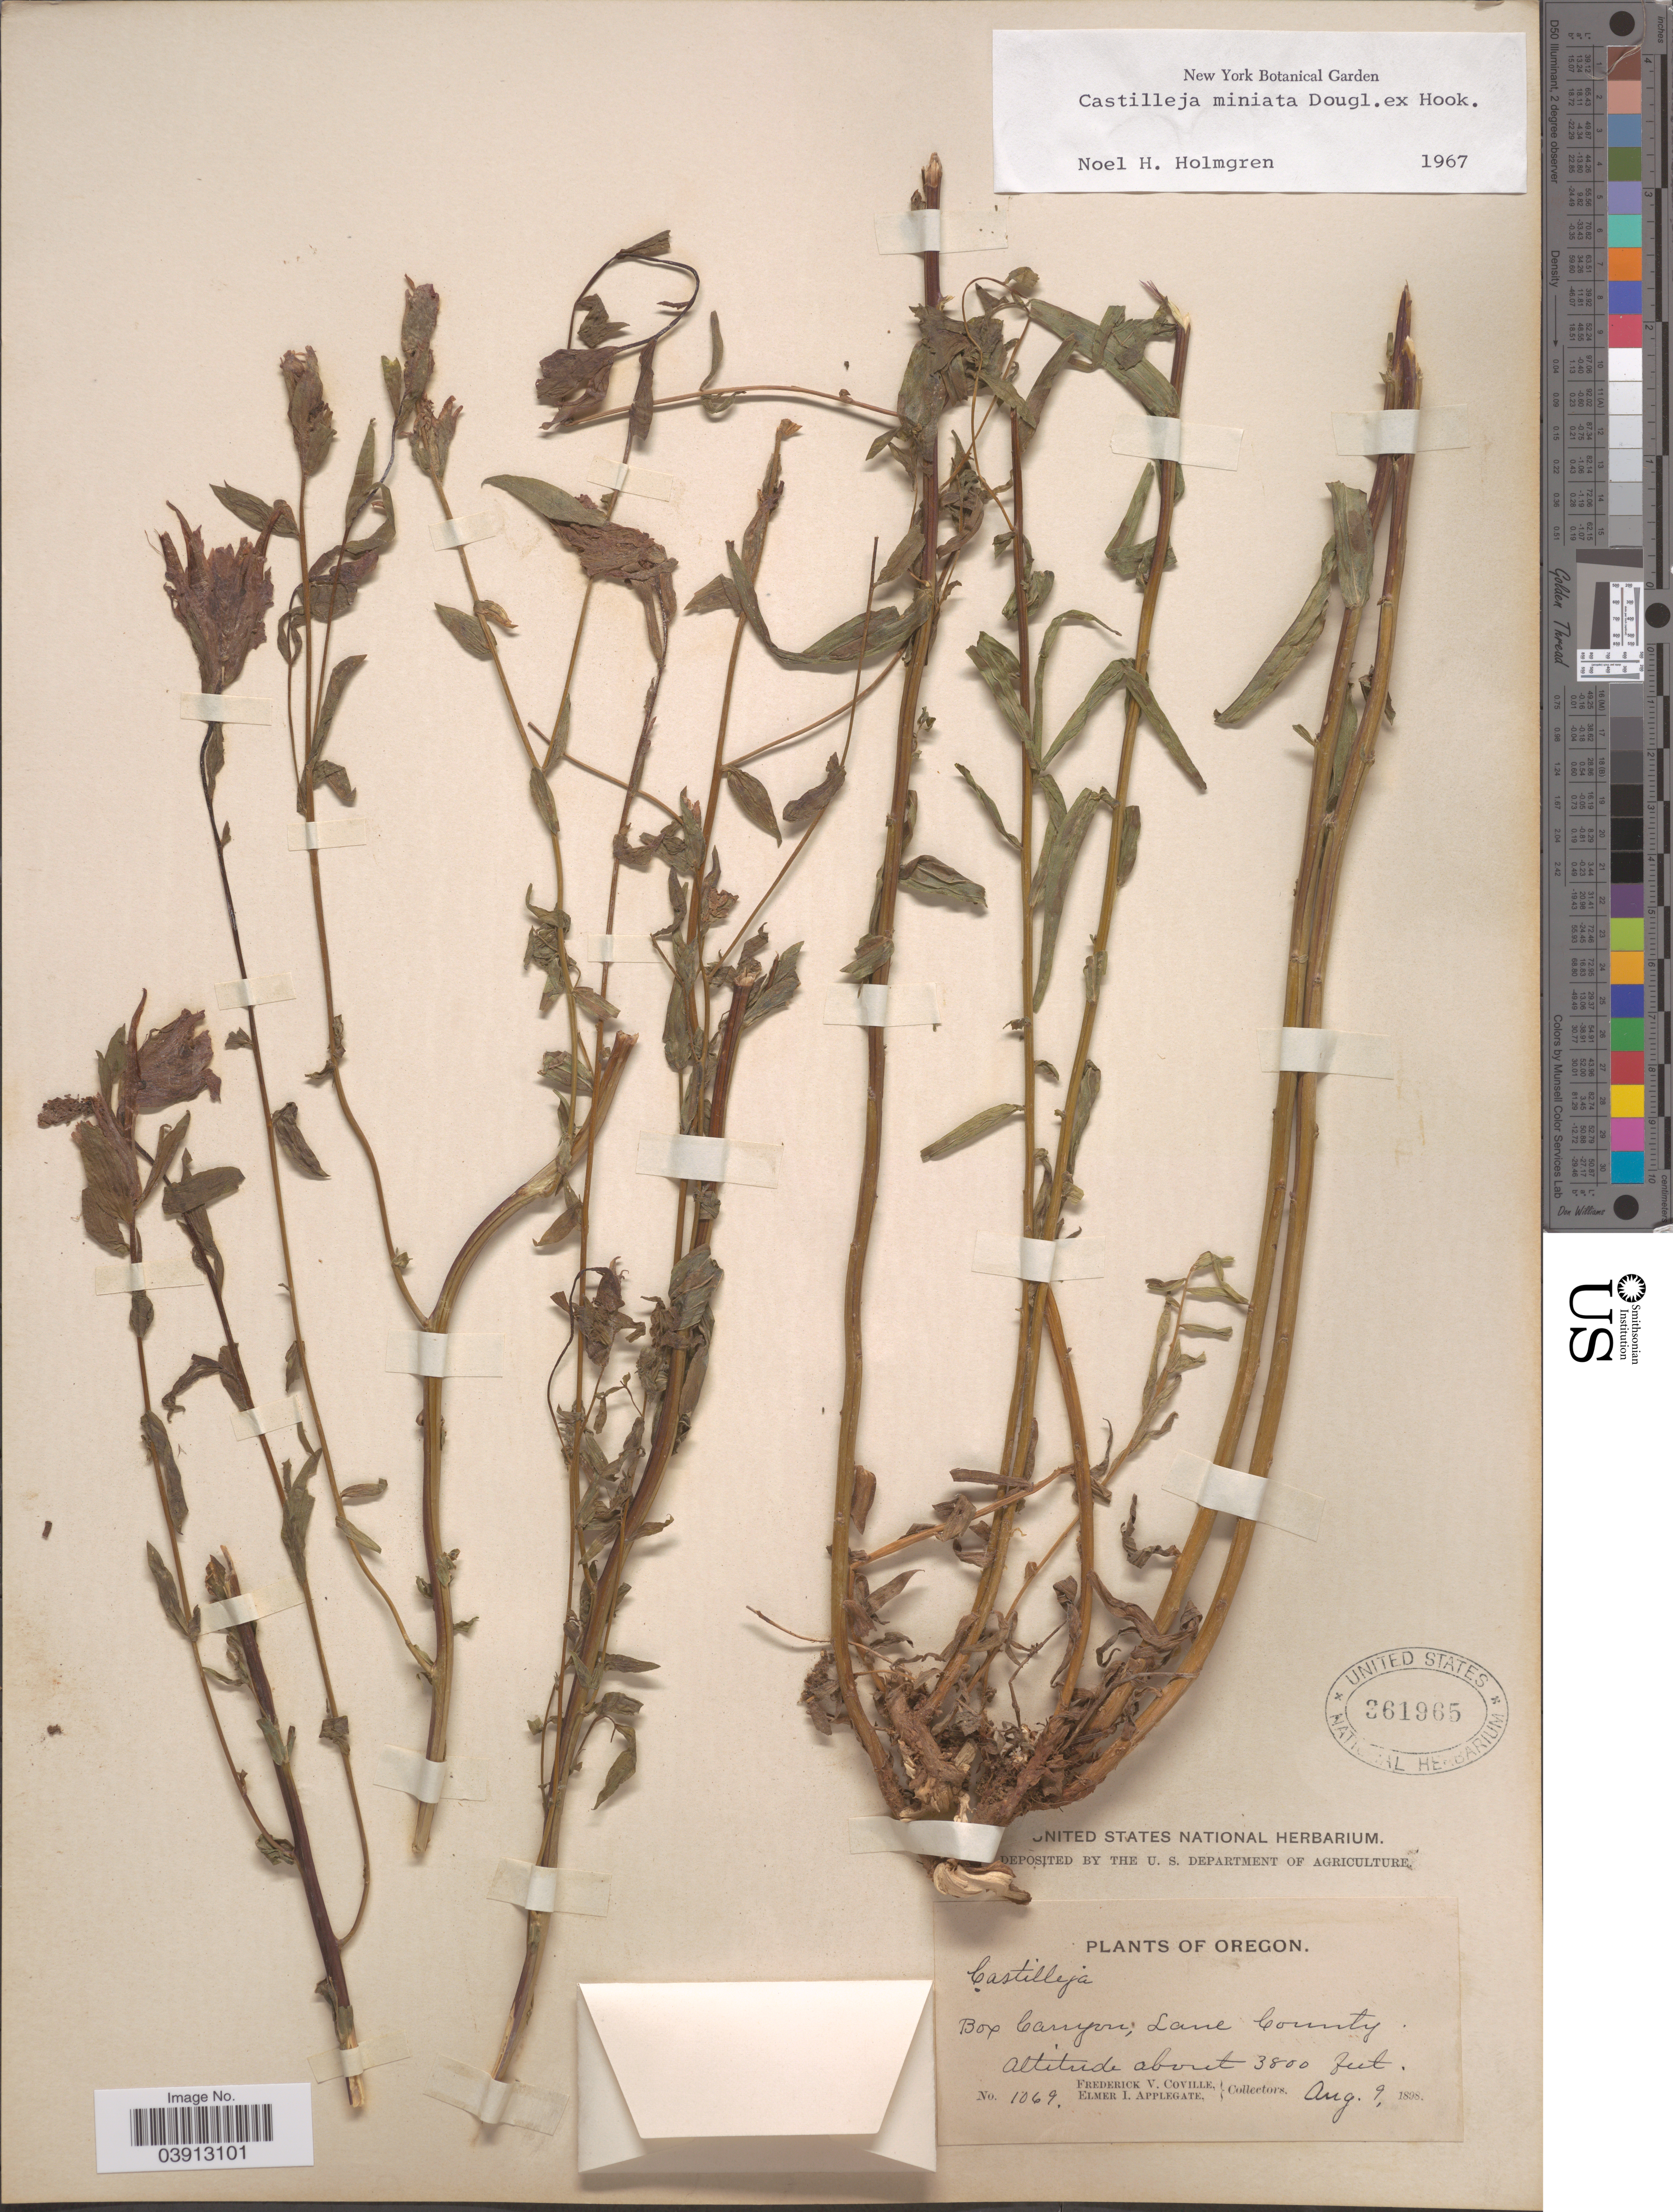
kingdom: Plantae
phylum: Tracheophyta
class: Magnoliopsida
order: Lamiales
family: Orobanchaceae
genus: Castilleja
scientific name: Castilleja miniata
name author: Douglas ex Hook.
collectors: F. V. Coville & E. I. Applegate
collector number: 1069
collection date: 1898-08-09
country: United States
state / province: Oregon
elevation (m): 1158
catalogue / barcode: US 361965